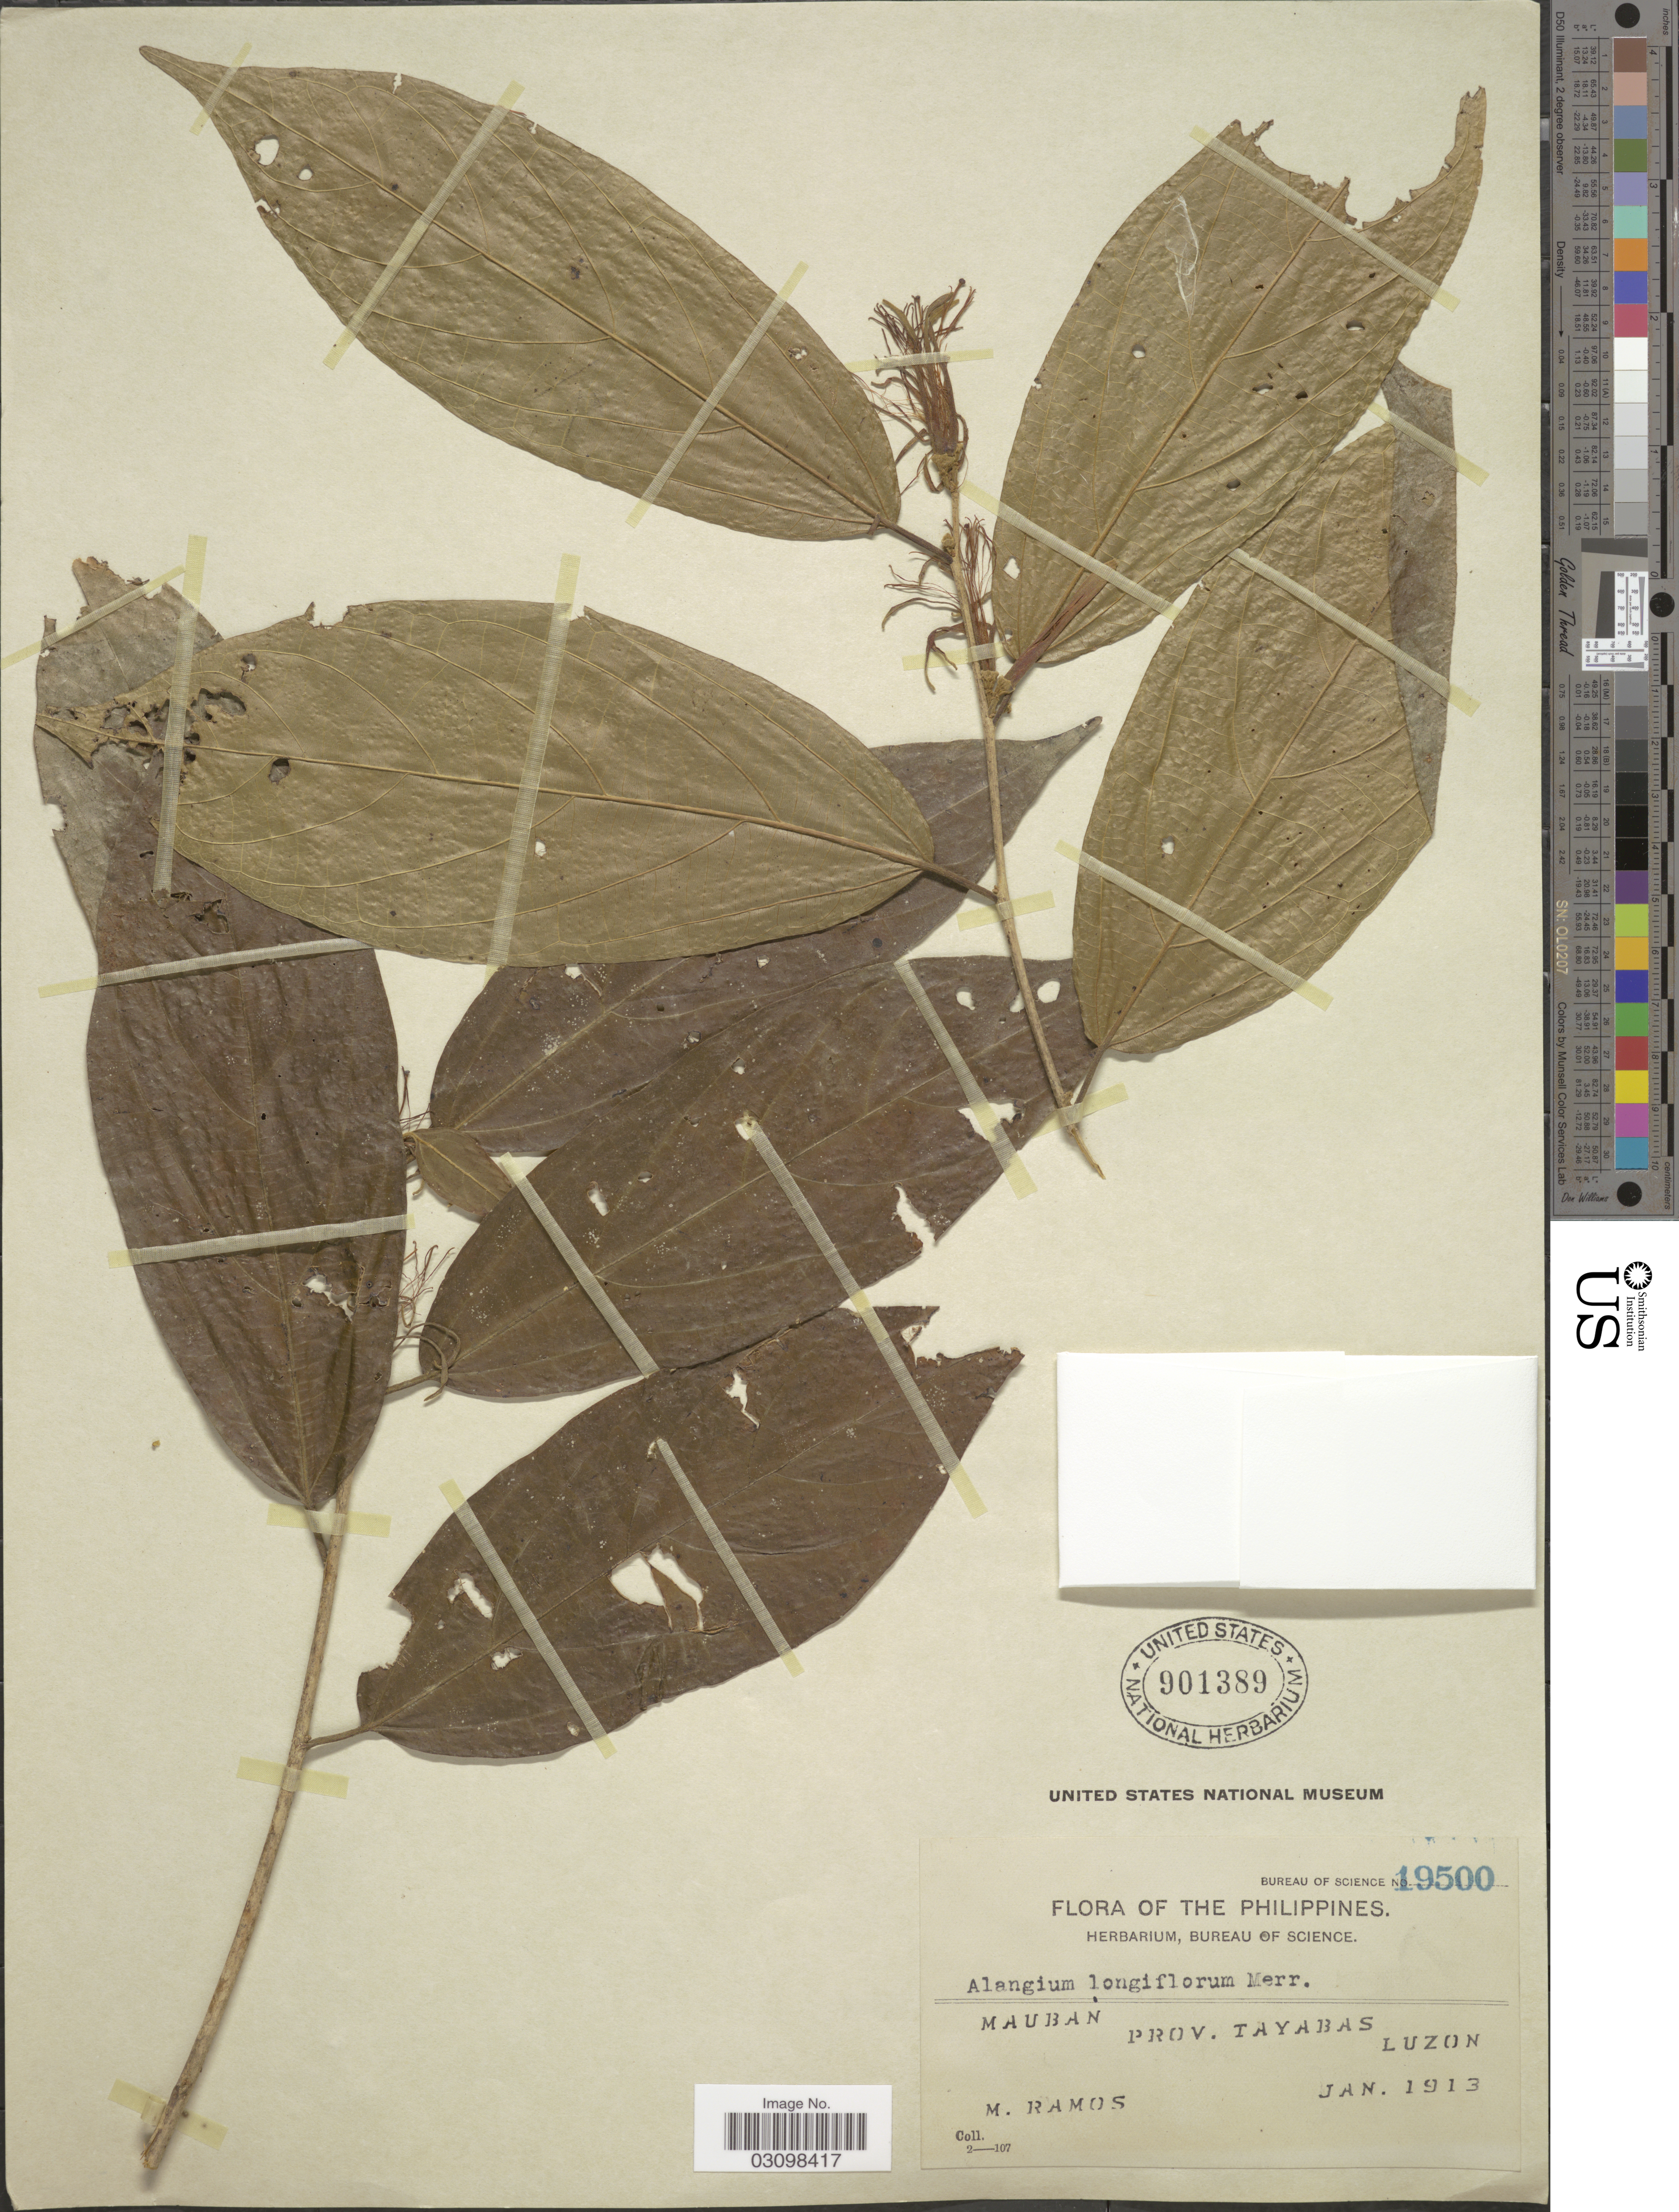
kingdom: Plantae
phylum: Tracheophyta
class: Magnoliopsida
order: Cornales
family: Cornaceae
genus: Alangium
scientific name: Alangium longiflorum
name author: Merr.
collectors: M. Ramos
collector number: Bureau of Science 19500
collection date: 1913-01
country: Philippines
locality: Mauban. Prov. Tayabas. Luzon.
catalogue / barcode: US 901389